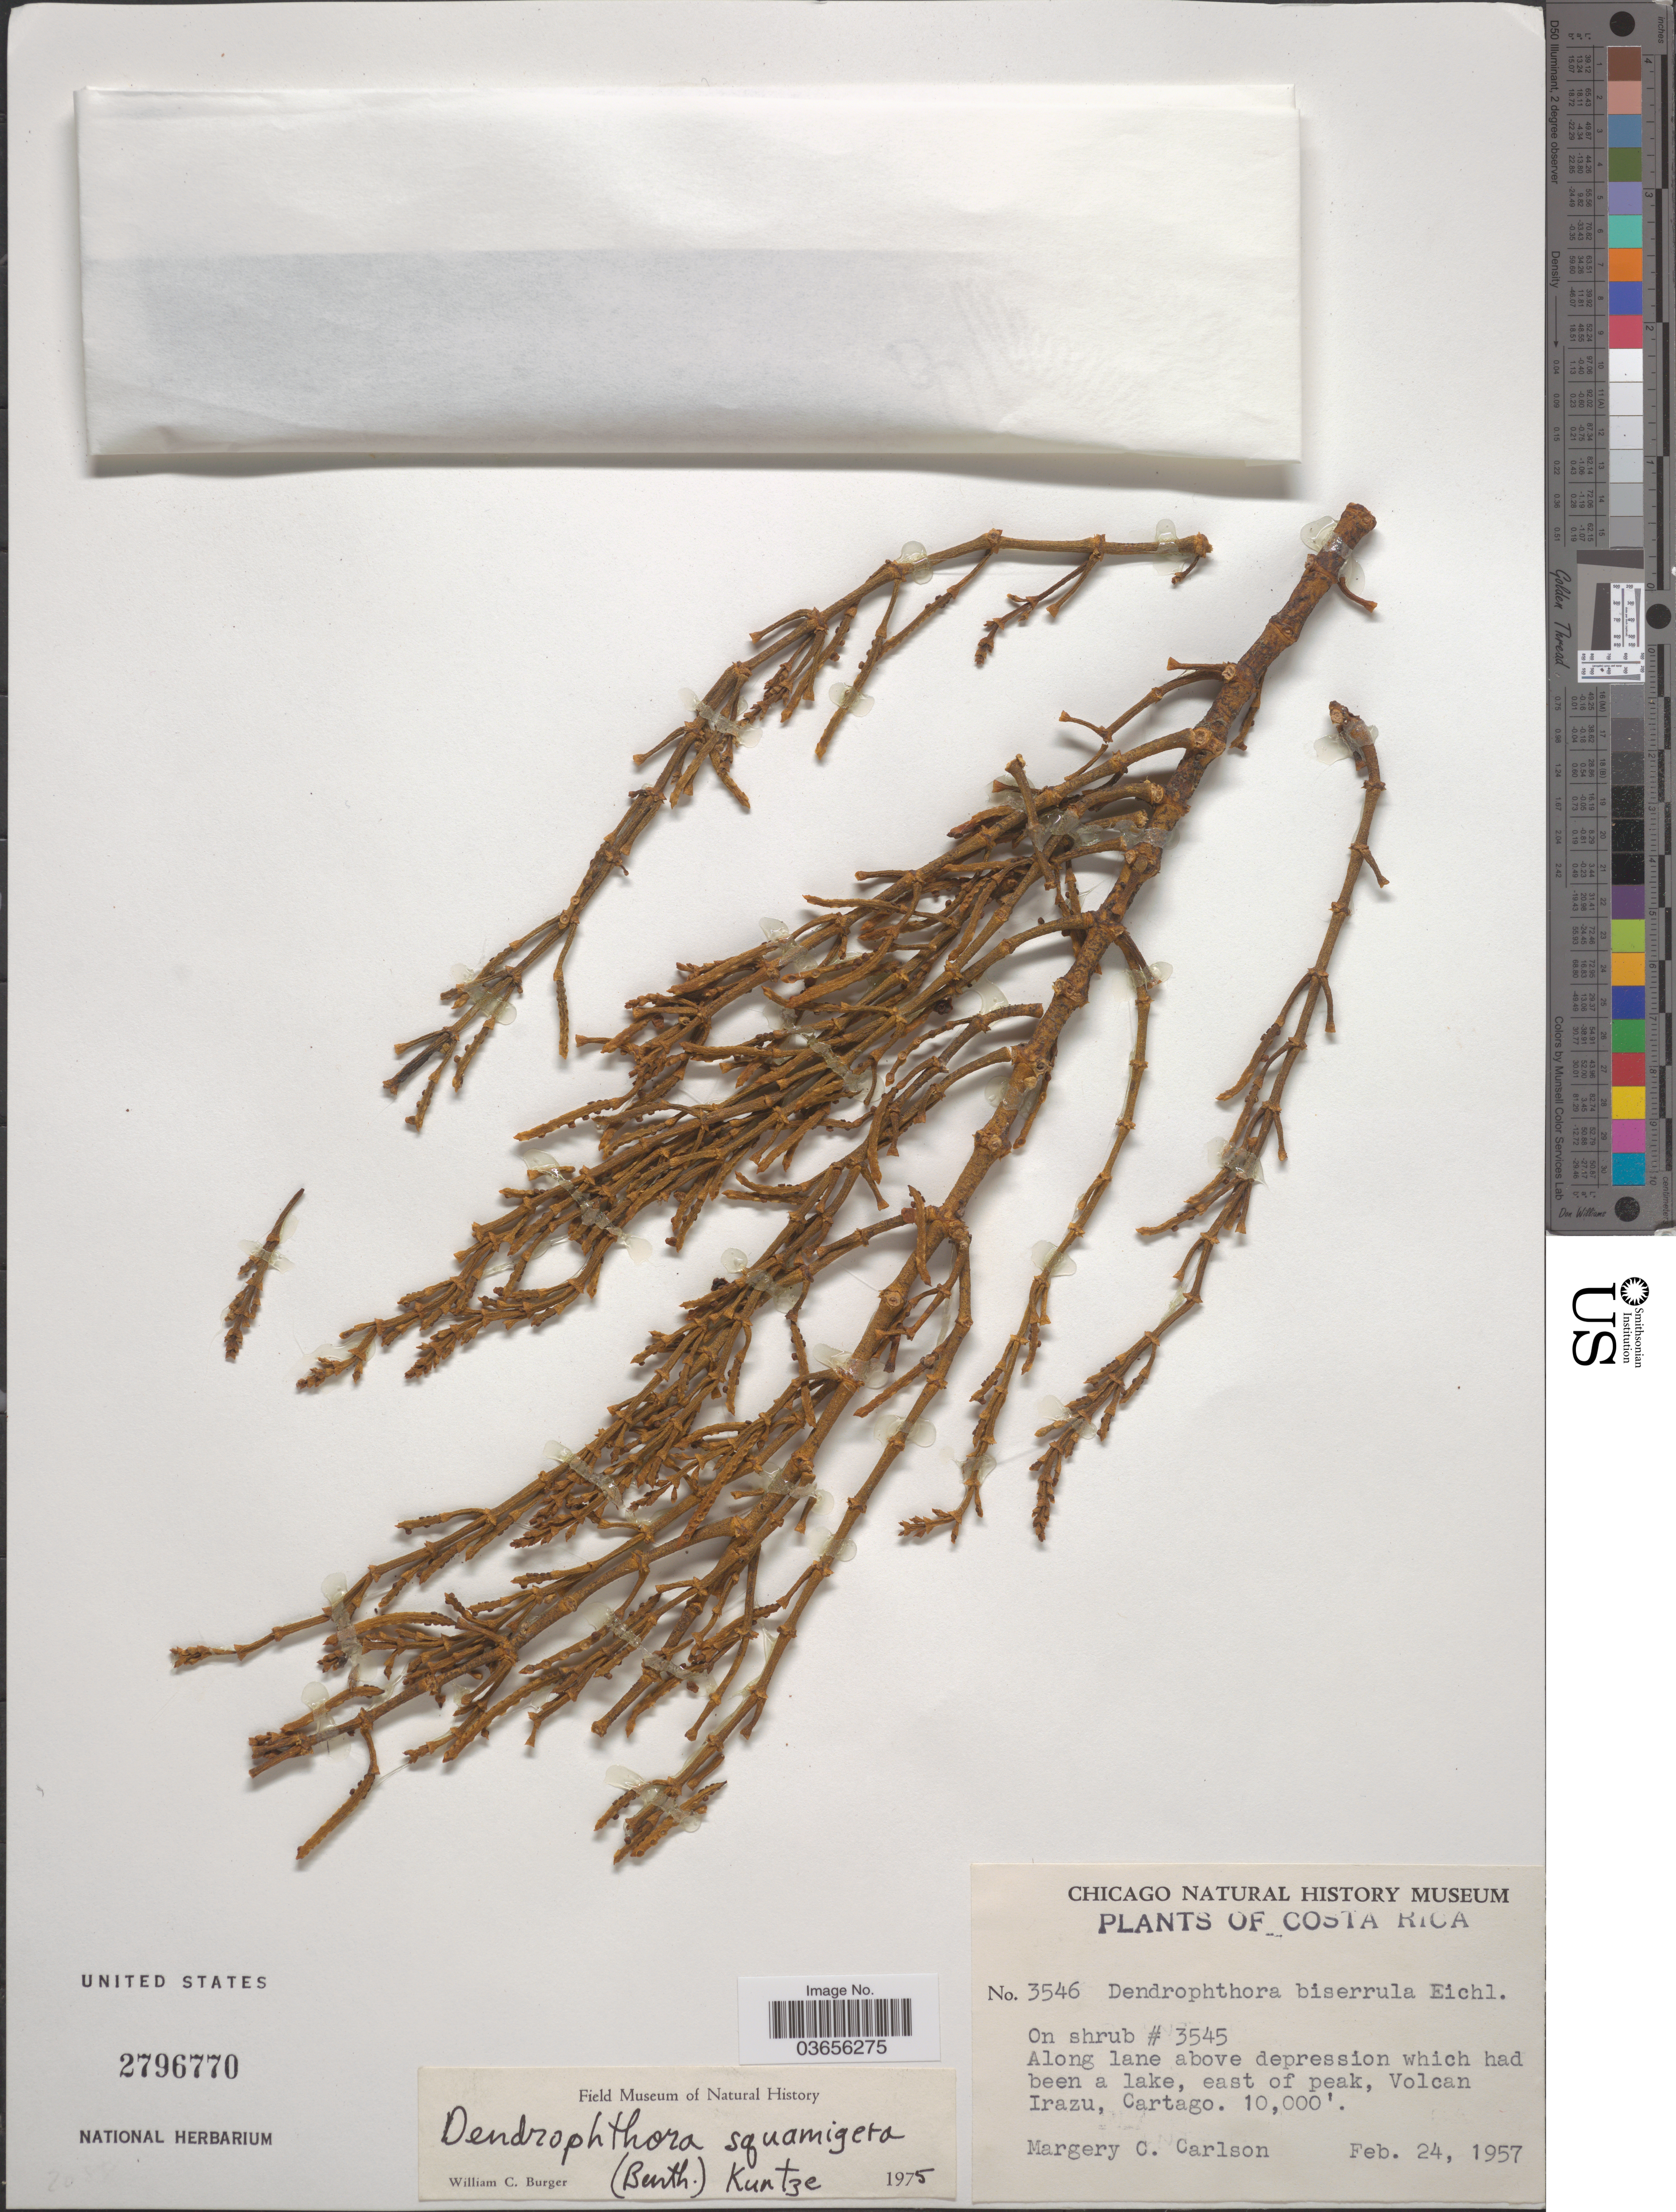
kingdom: Plantae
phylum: Tracheophyta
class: Magnoliopsida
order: Santalales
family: Viscaceae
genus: Dendrophthora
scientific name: Dendrophthora squamigera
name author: (Benth.) Kuntze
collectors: M. C. Carlson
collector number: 3546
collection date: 1957-02-24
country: Costa Rica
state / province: Cartago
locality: Along lane above depression which had been a lake, east of peak, Volcan Irazu.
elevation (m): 3048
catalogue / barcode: US 2796770